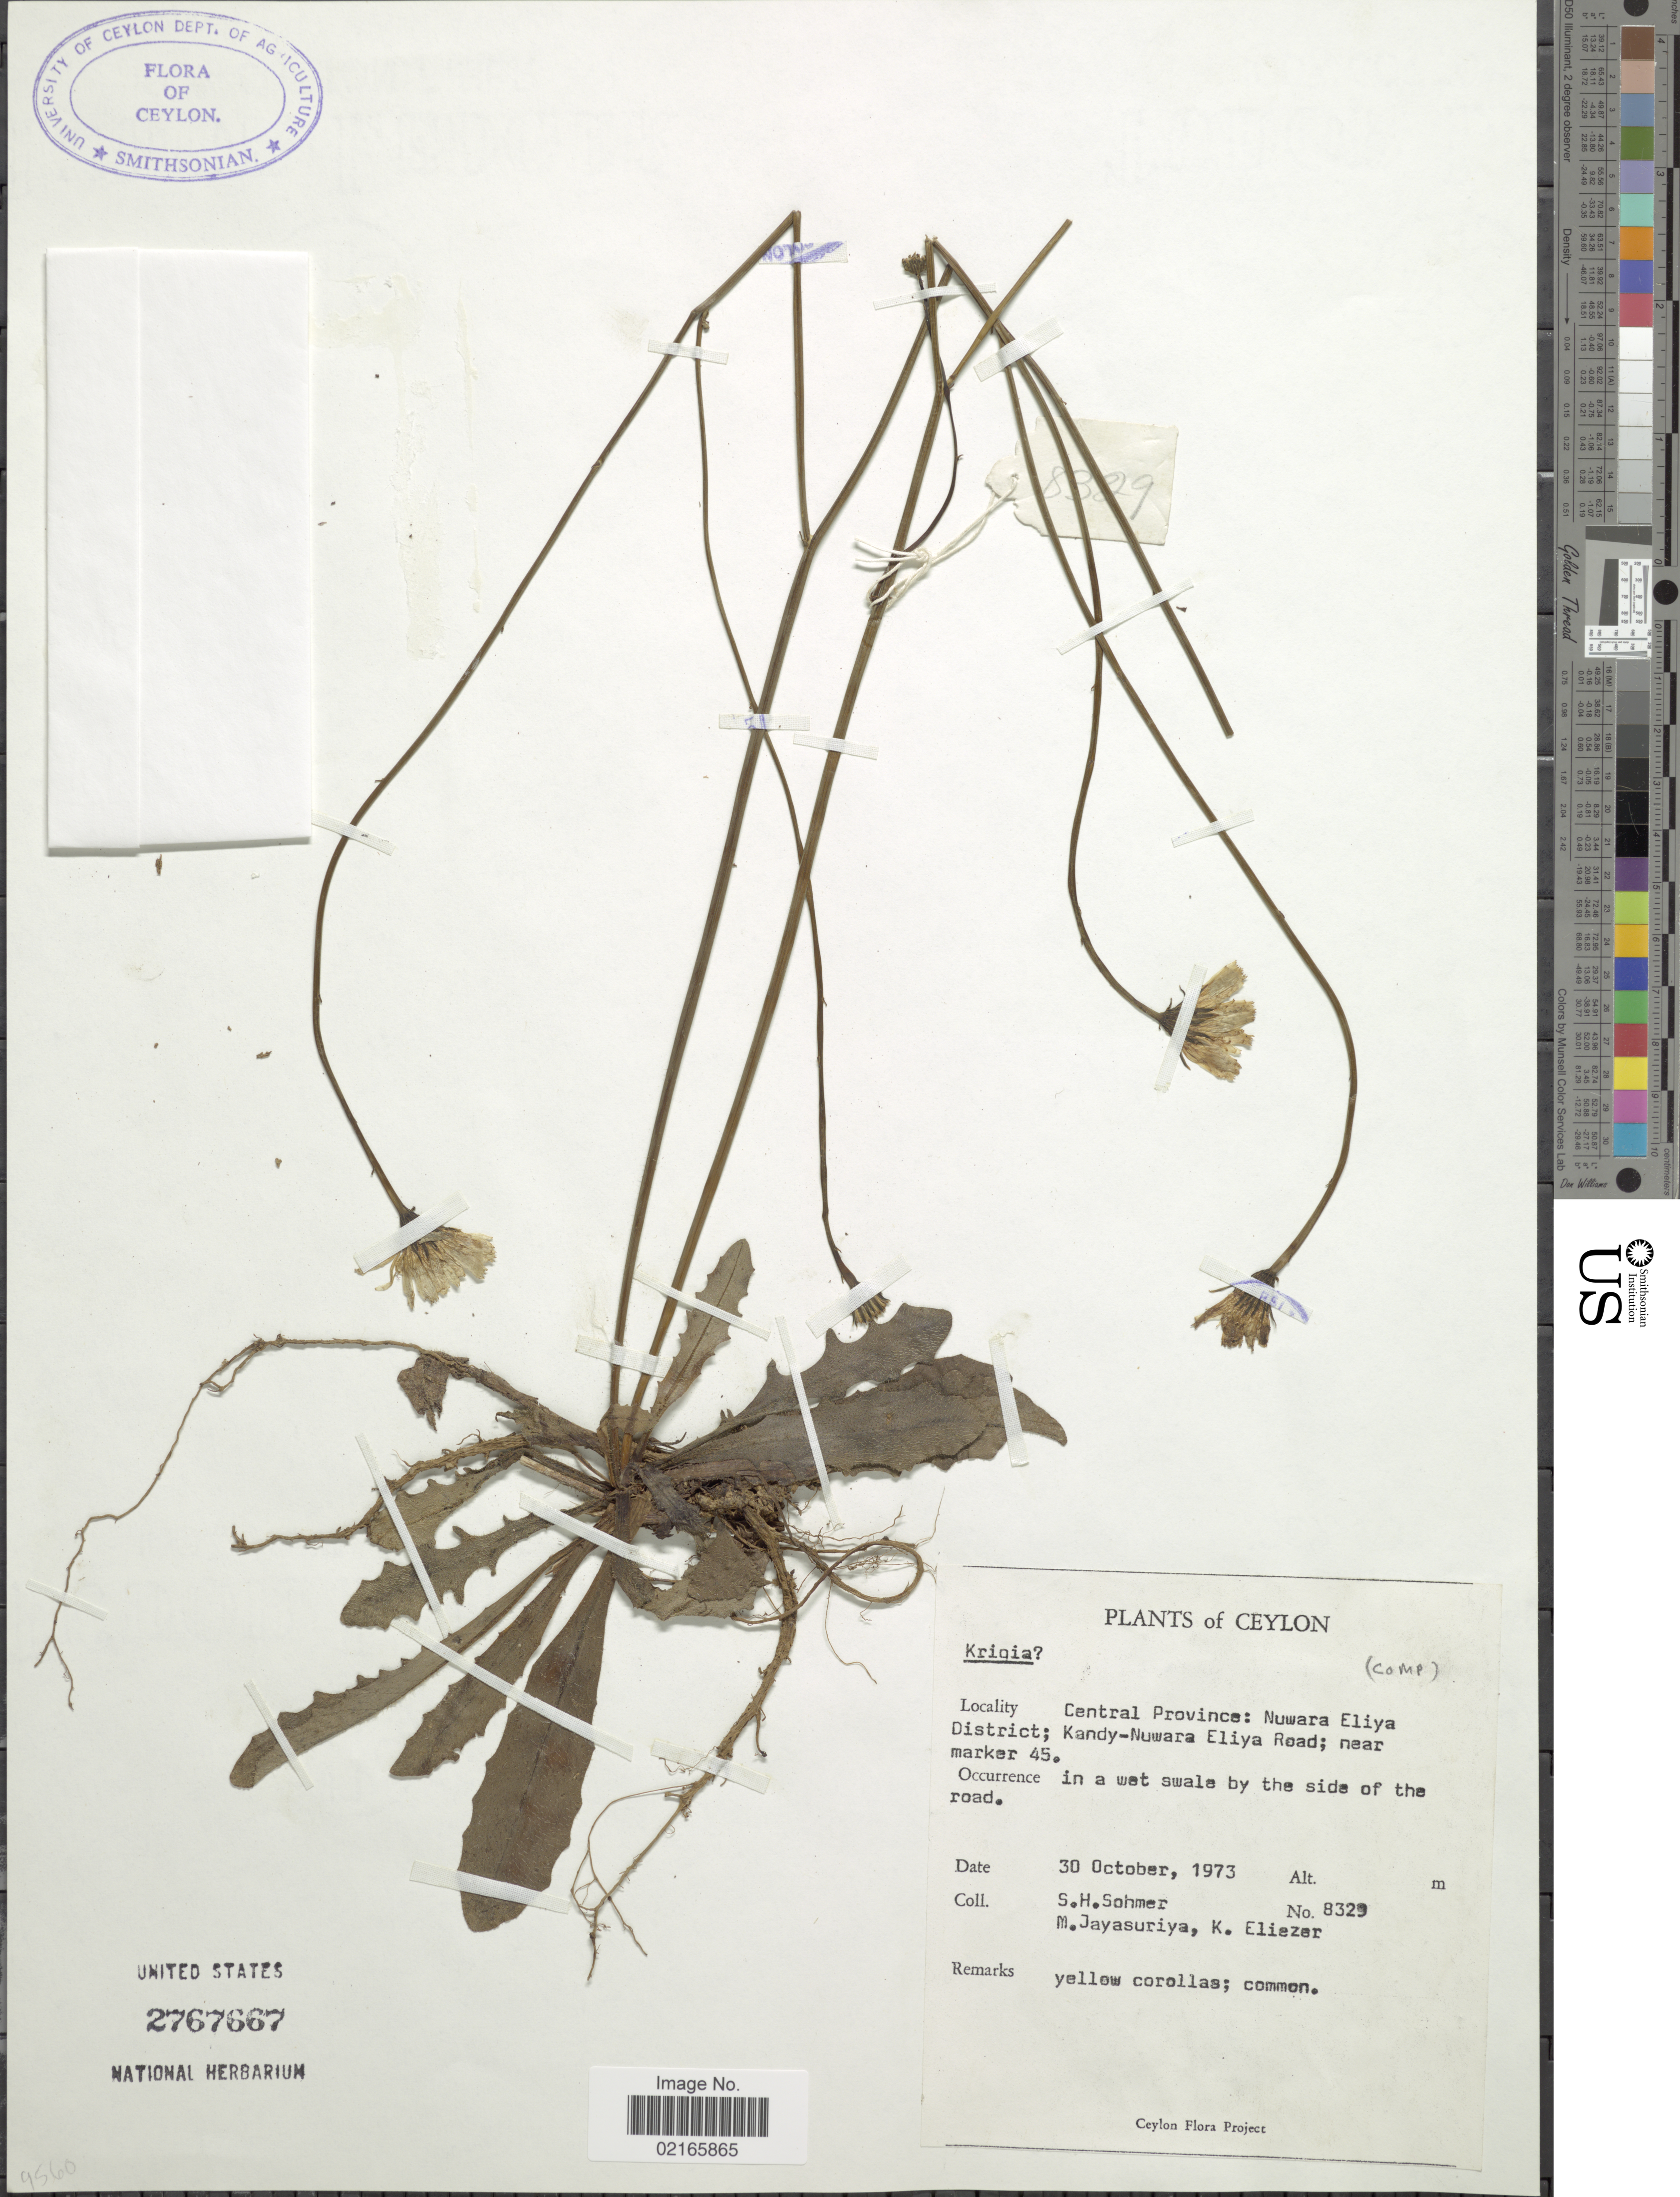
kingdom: Plantae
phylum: Tracheophyta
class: Magnoliopsida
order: Asterales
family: Asteraceae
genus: Krigia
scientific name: Krigia sp.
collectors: S. H. Sohmer, M. Jayasuriya & K. Eliezer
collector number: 8329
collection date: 1973-10-30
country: Sri Lanka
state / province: Central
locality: Ceylon, Central Province: Nuwara Eliya District; Kandy-Nuwara Eliya Road, near marker 45, in a wet swale [interpreted] by the side of the road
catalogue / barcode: US 2767667